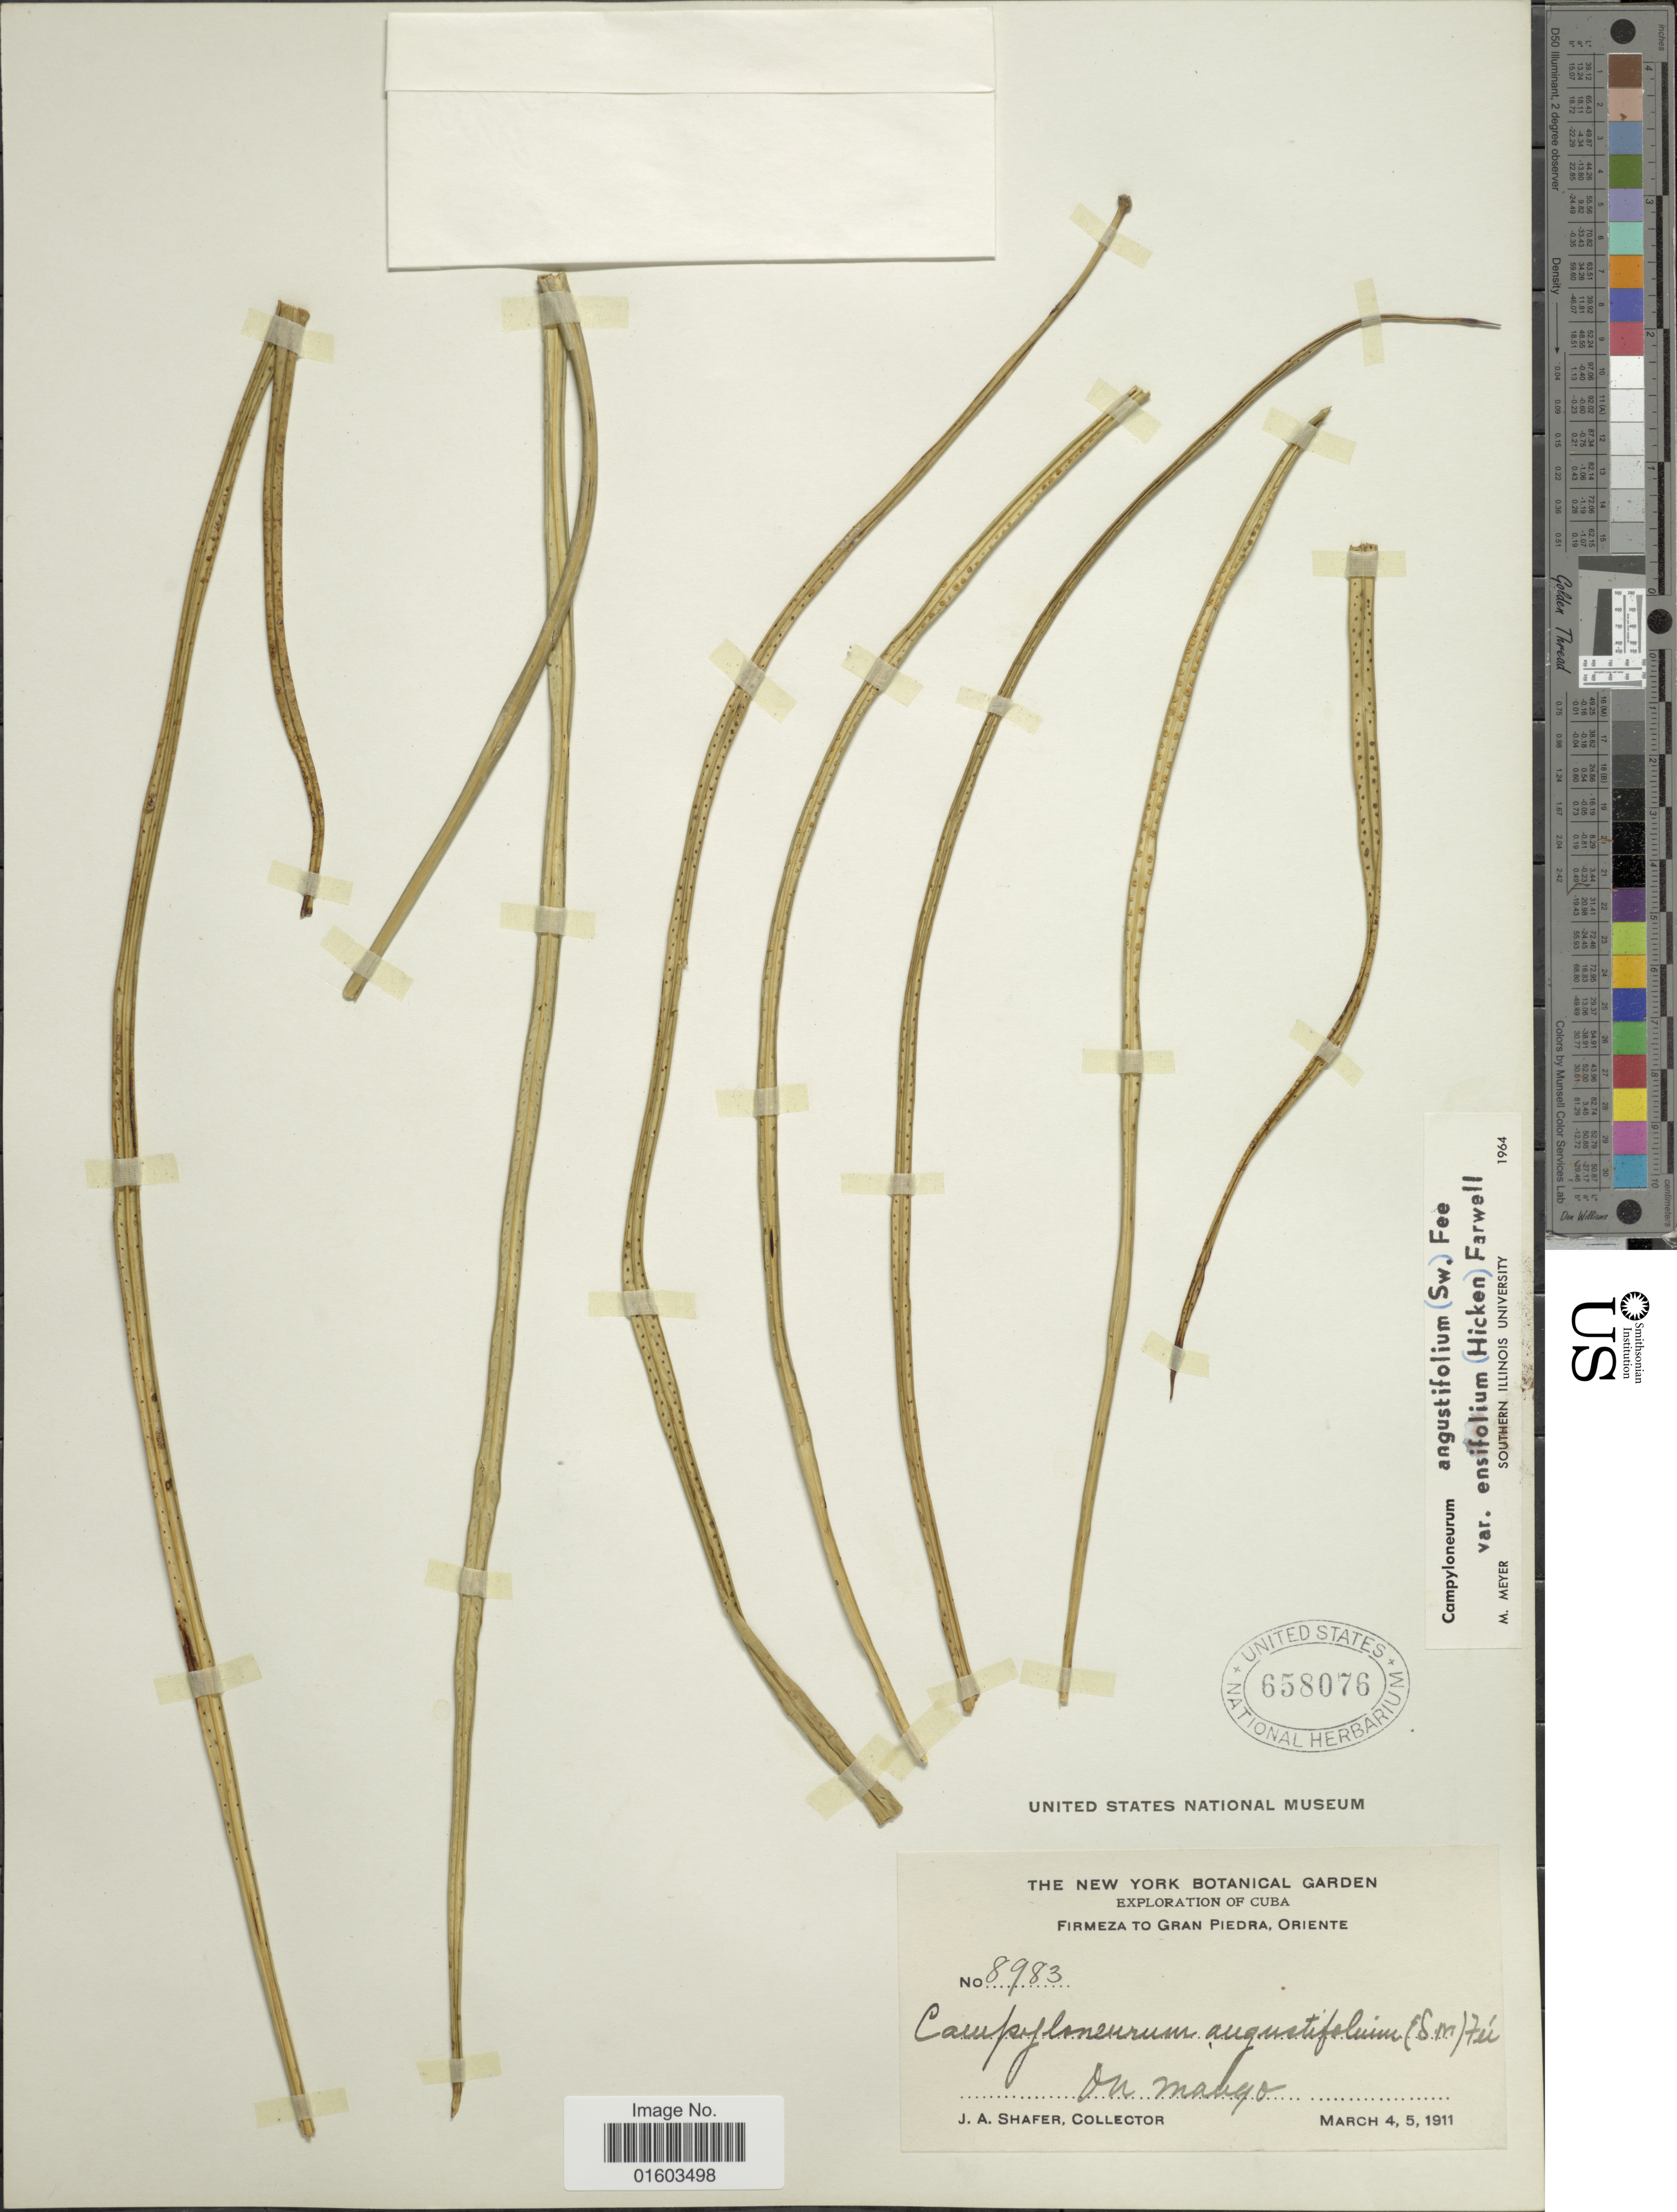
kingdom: Plantae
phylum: Tracheophyta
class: Polypodiopsida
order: Polypodiales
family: Polypodiaceae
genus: Campyloneurum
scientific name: Campyloneurum angustifolium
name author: (Sw.) Fée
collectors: J. A. Shafer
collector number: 8983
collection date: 1911-03-04/1911-03-05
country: Cuba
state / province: Oriente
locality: Firmeza to Gran Piedra, Oriente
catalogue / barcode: US 658076